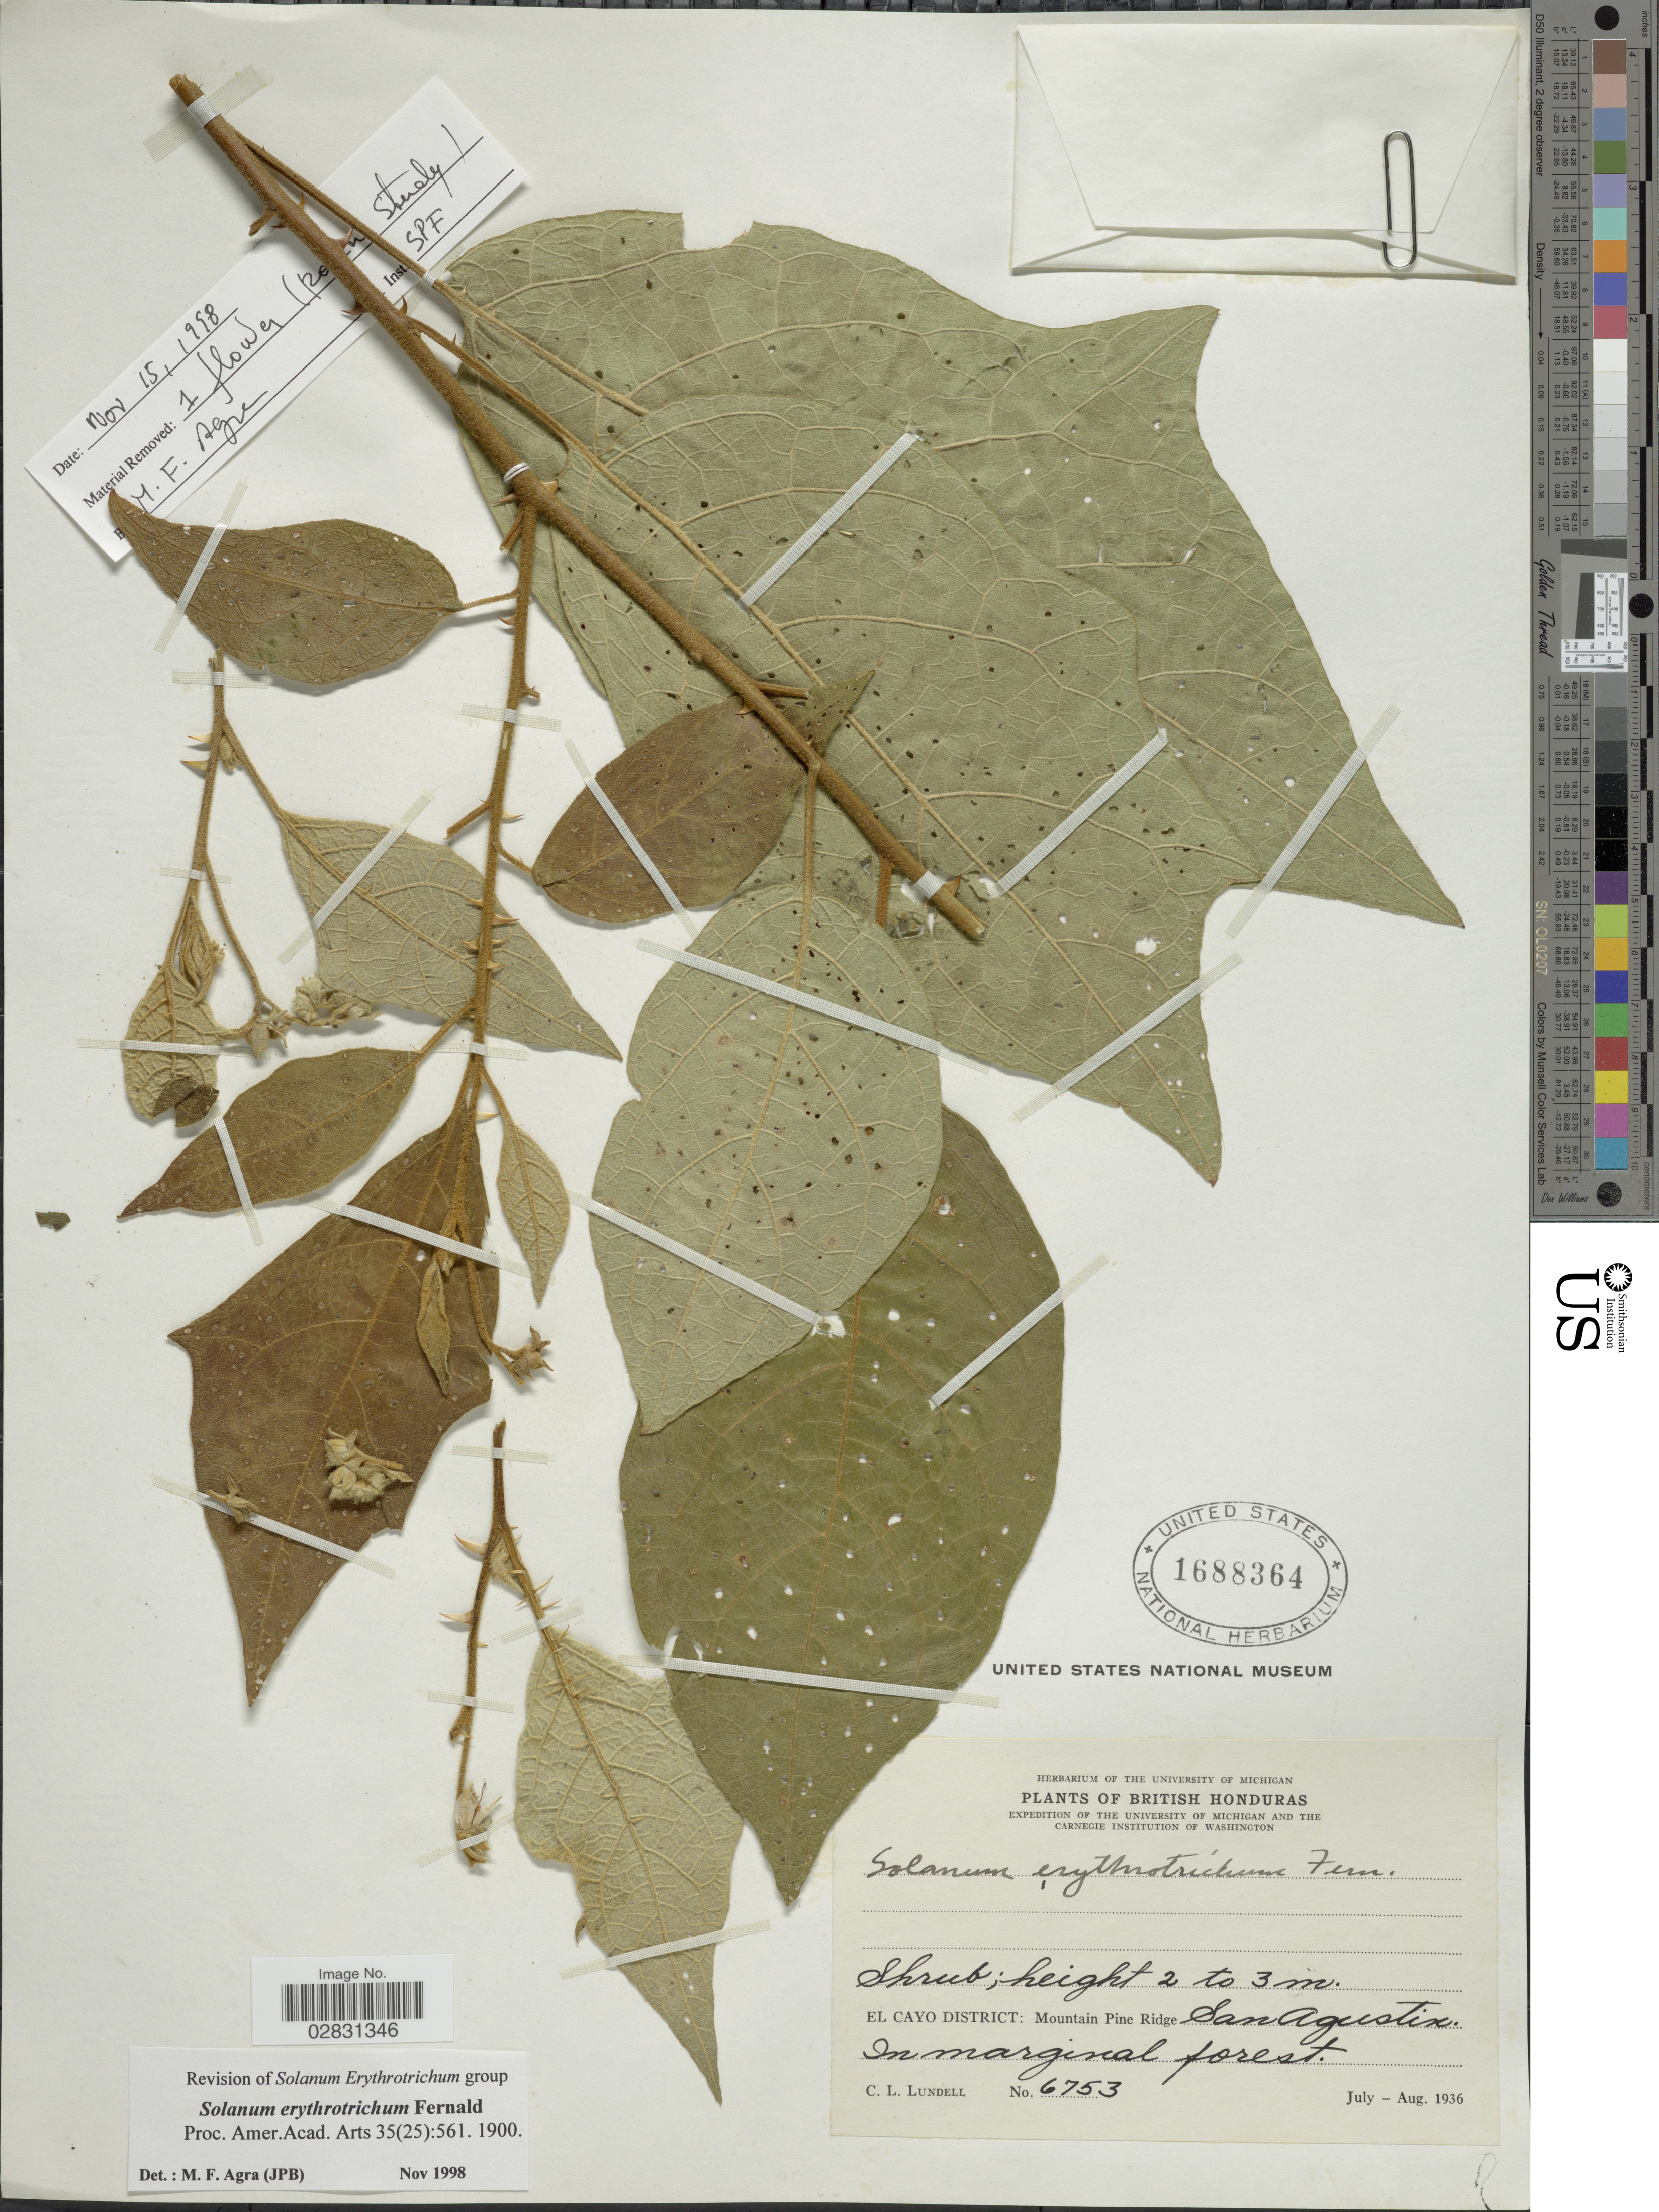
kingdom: Plantae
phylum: Tracheophyta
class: Magnoliopsida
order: Solanales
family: Solanaceae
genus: Solanum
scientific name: Solanum erythrotrichum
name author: Fernald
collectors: C. L. Lundell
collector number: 6753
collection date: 1936-07/1936-08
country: Belize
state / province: Cayo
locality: British Honduras, El Cayo District: Mountain Pine Ridge, San Augustin.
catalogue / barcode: US 1688364